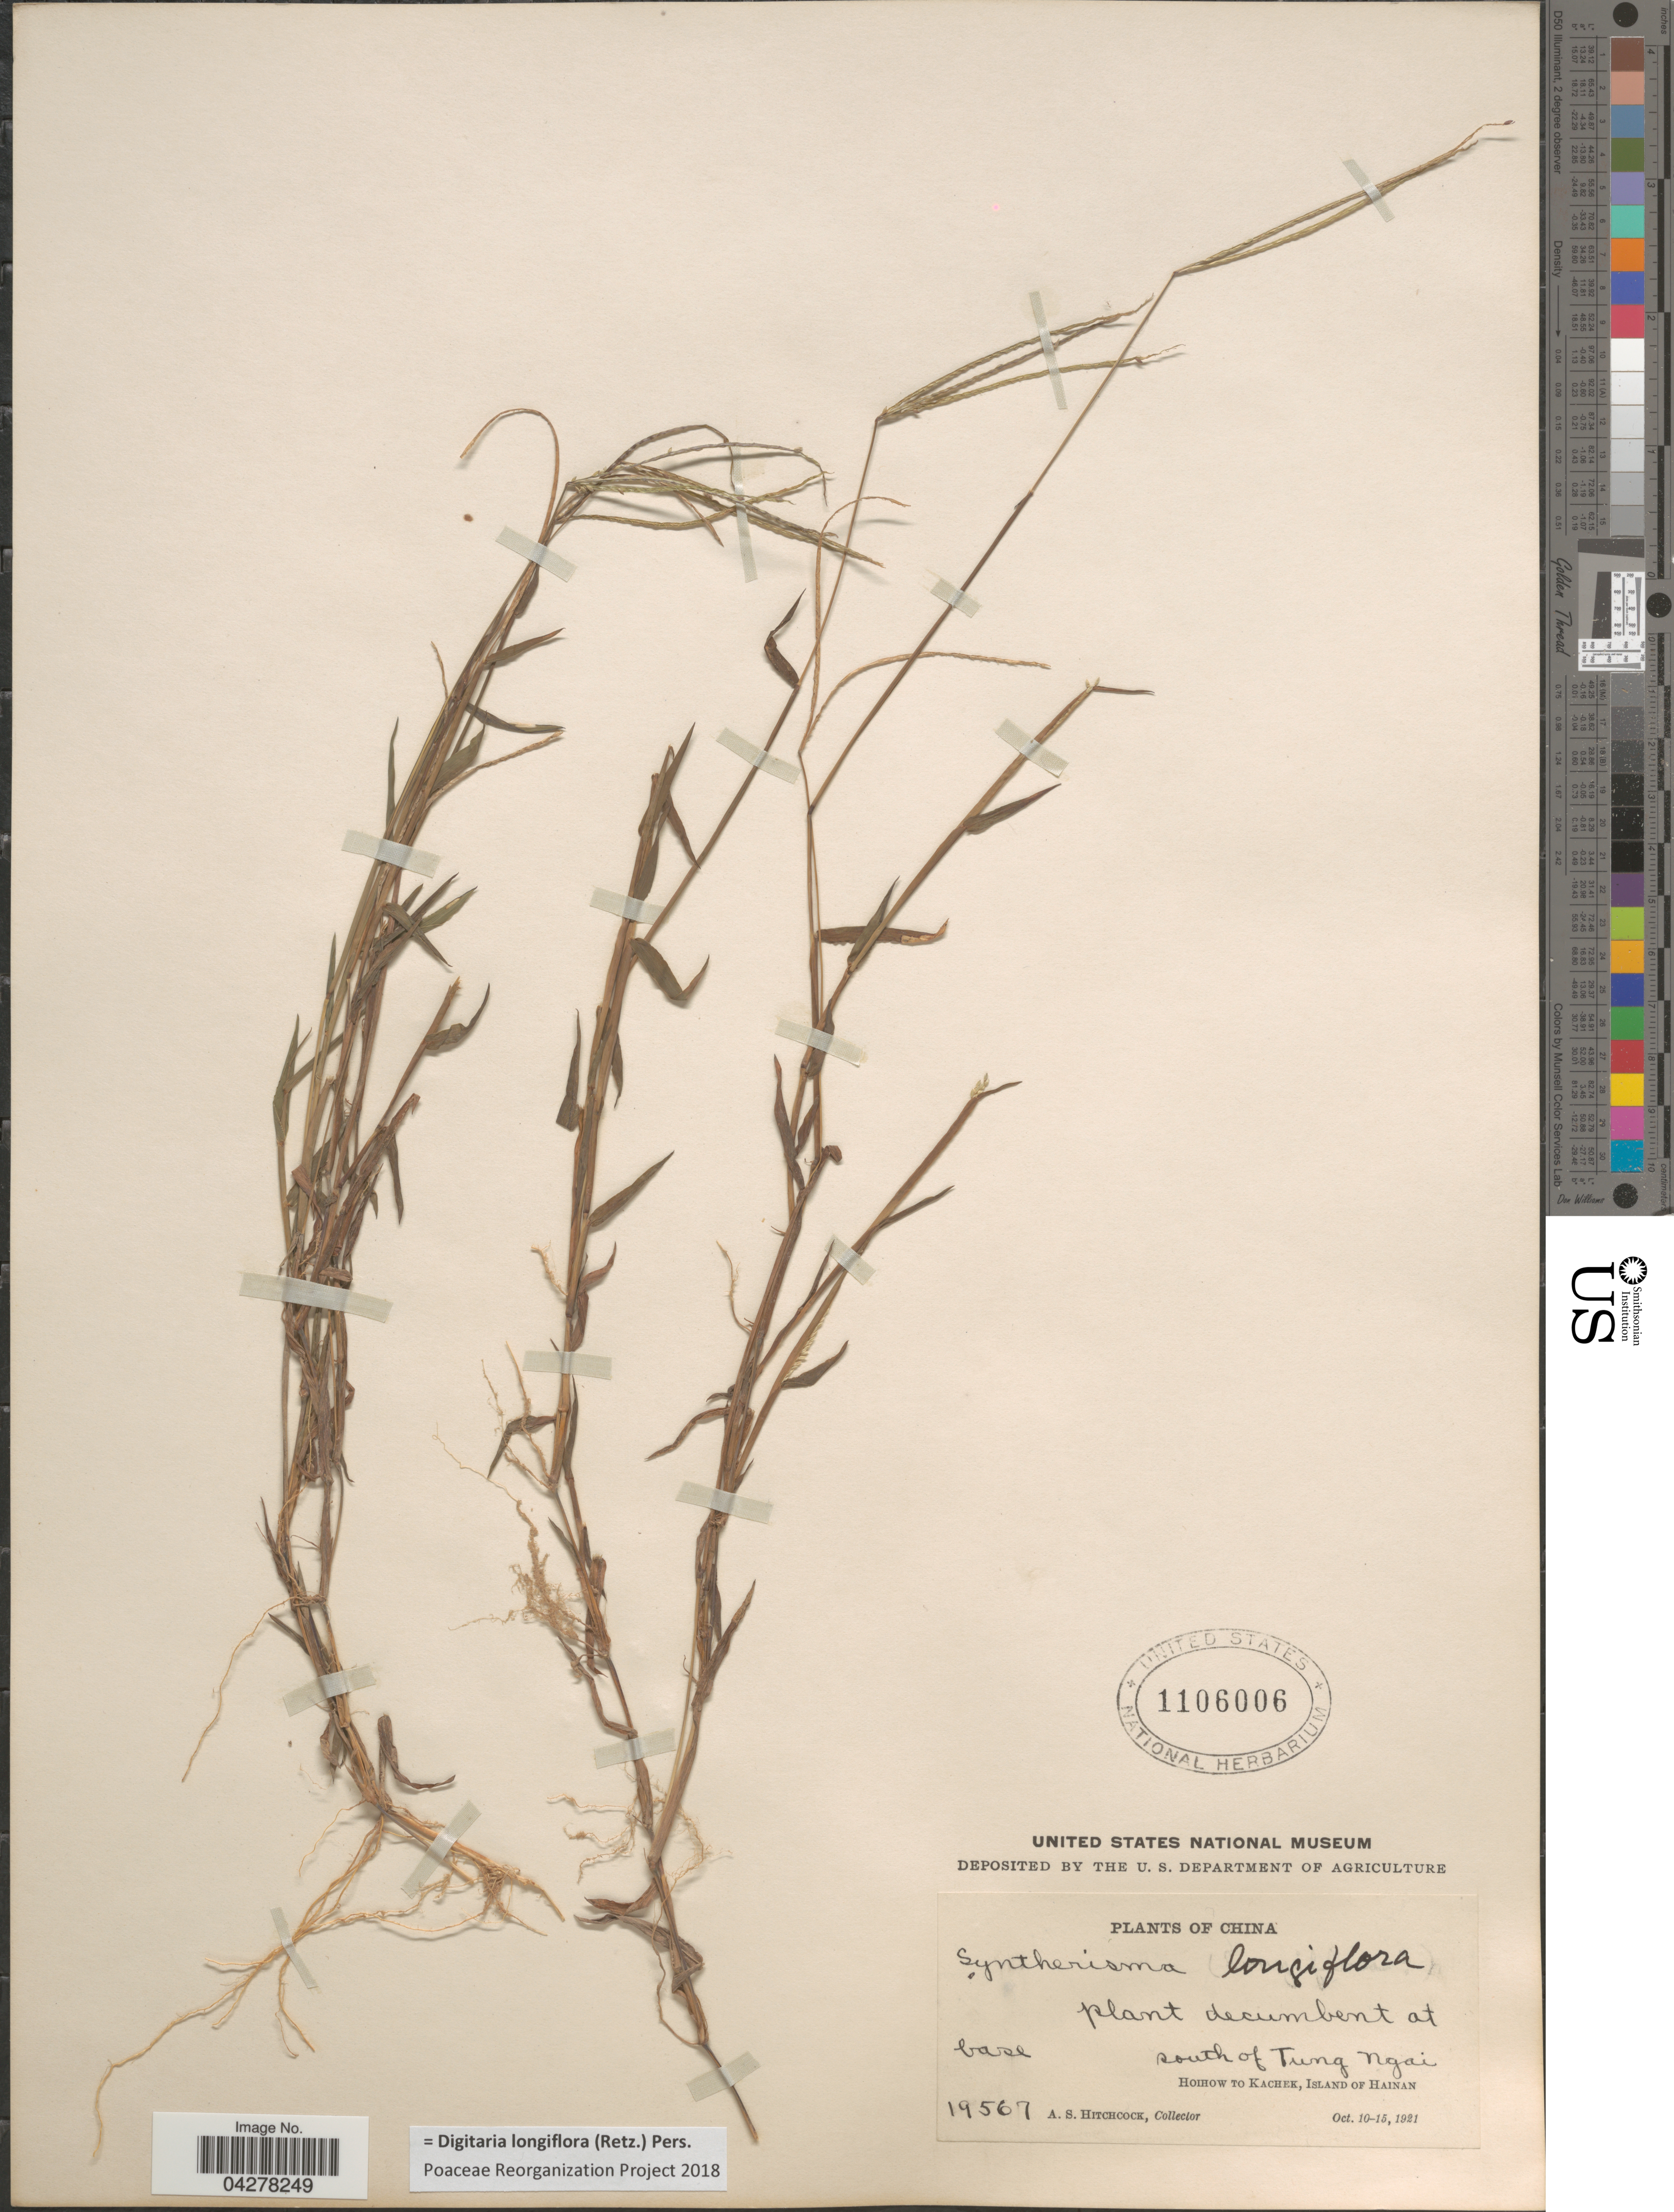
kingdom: Plantae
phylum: Tracheophyta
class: Liliopsida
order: Poales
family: Poaceae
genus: Digitaria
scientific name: Digitaria longiflora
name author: (Retz.) Pers.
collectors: A. S. Hitchcock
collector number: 19567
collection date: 1921-10-10/1921-10-15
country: China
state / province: Hainan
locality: South of Tung Ngai. Hoihow to Kachek, Island of Hainan.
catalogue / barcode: US 1106006